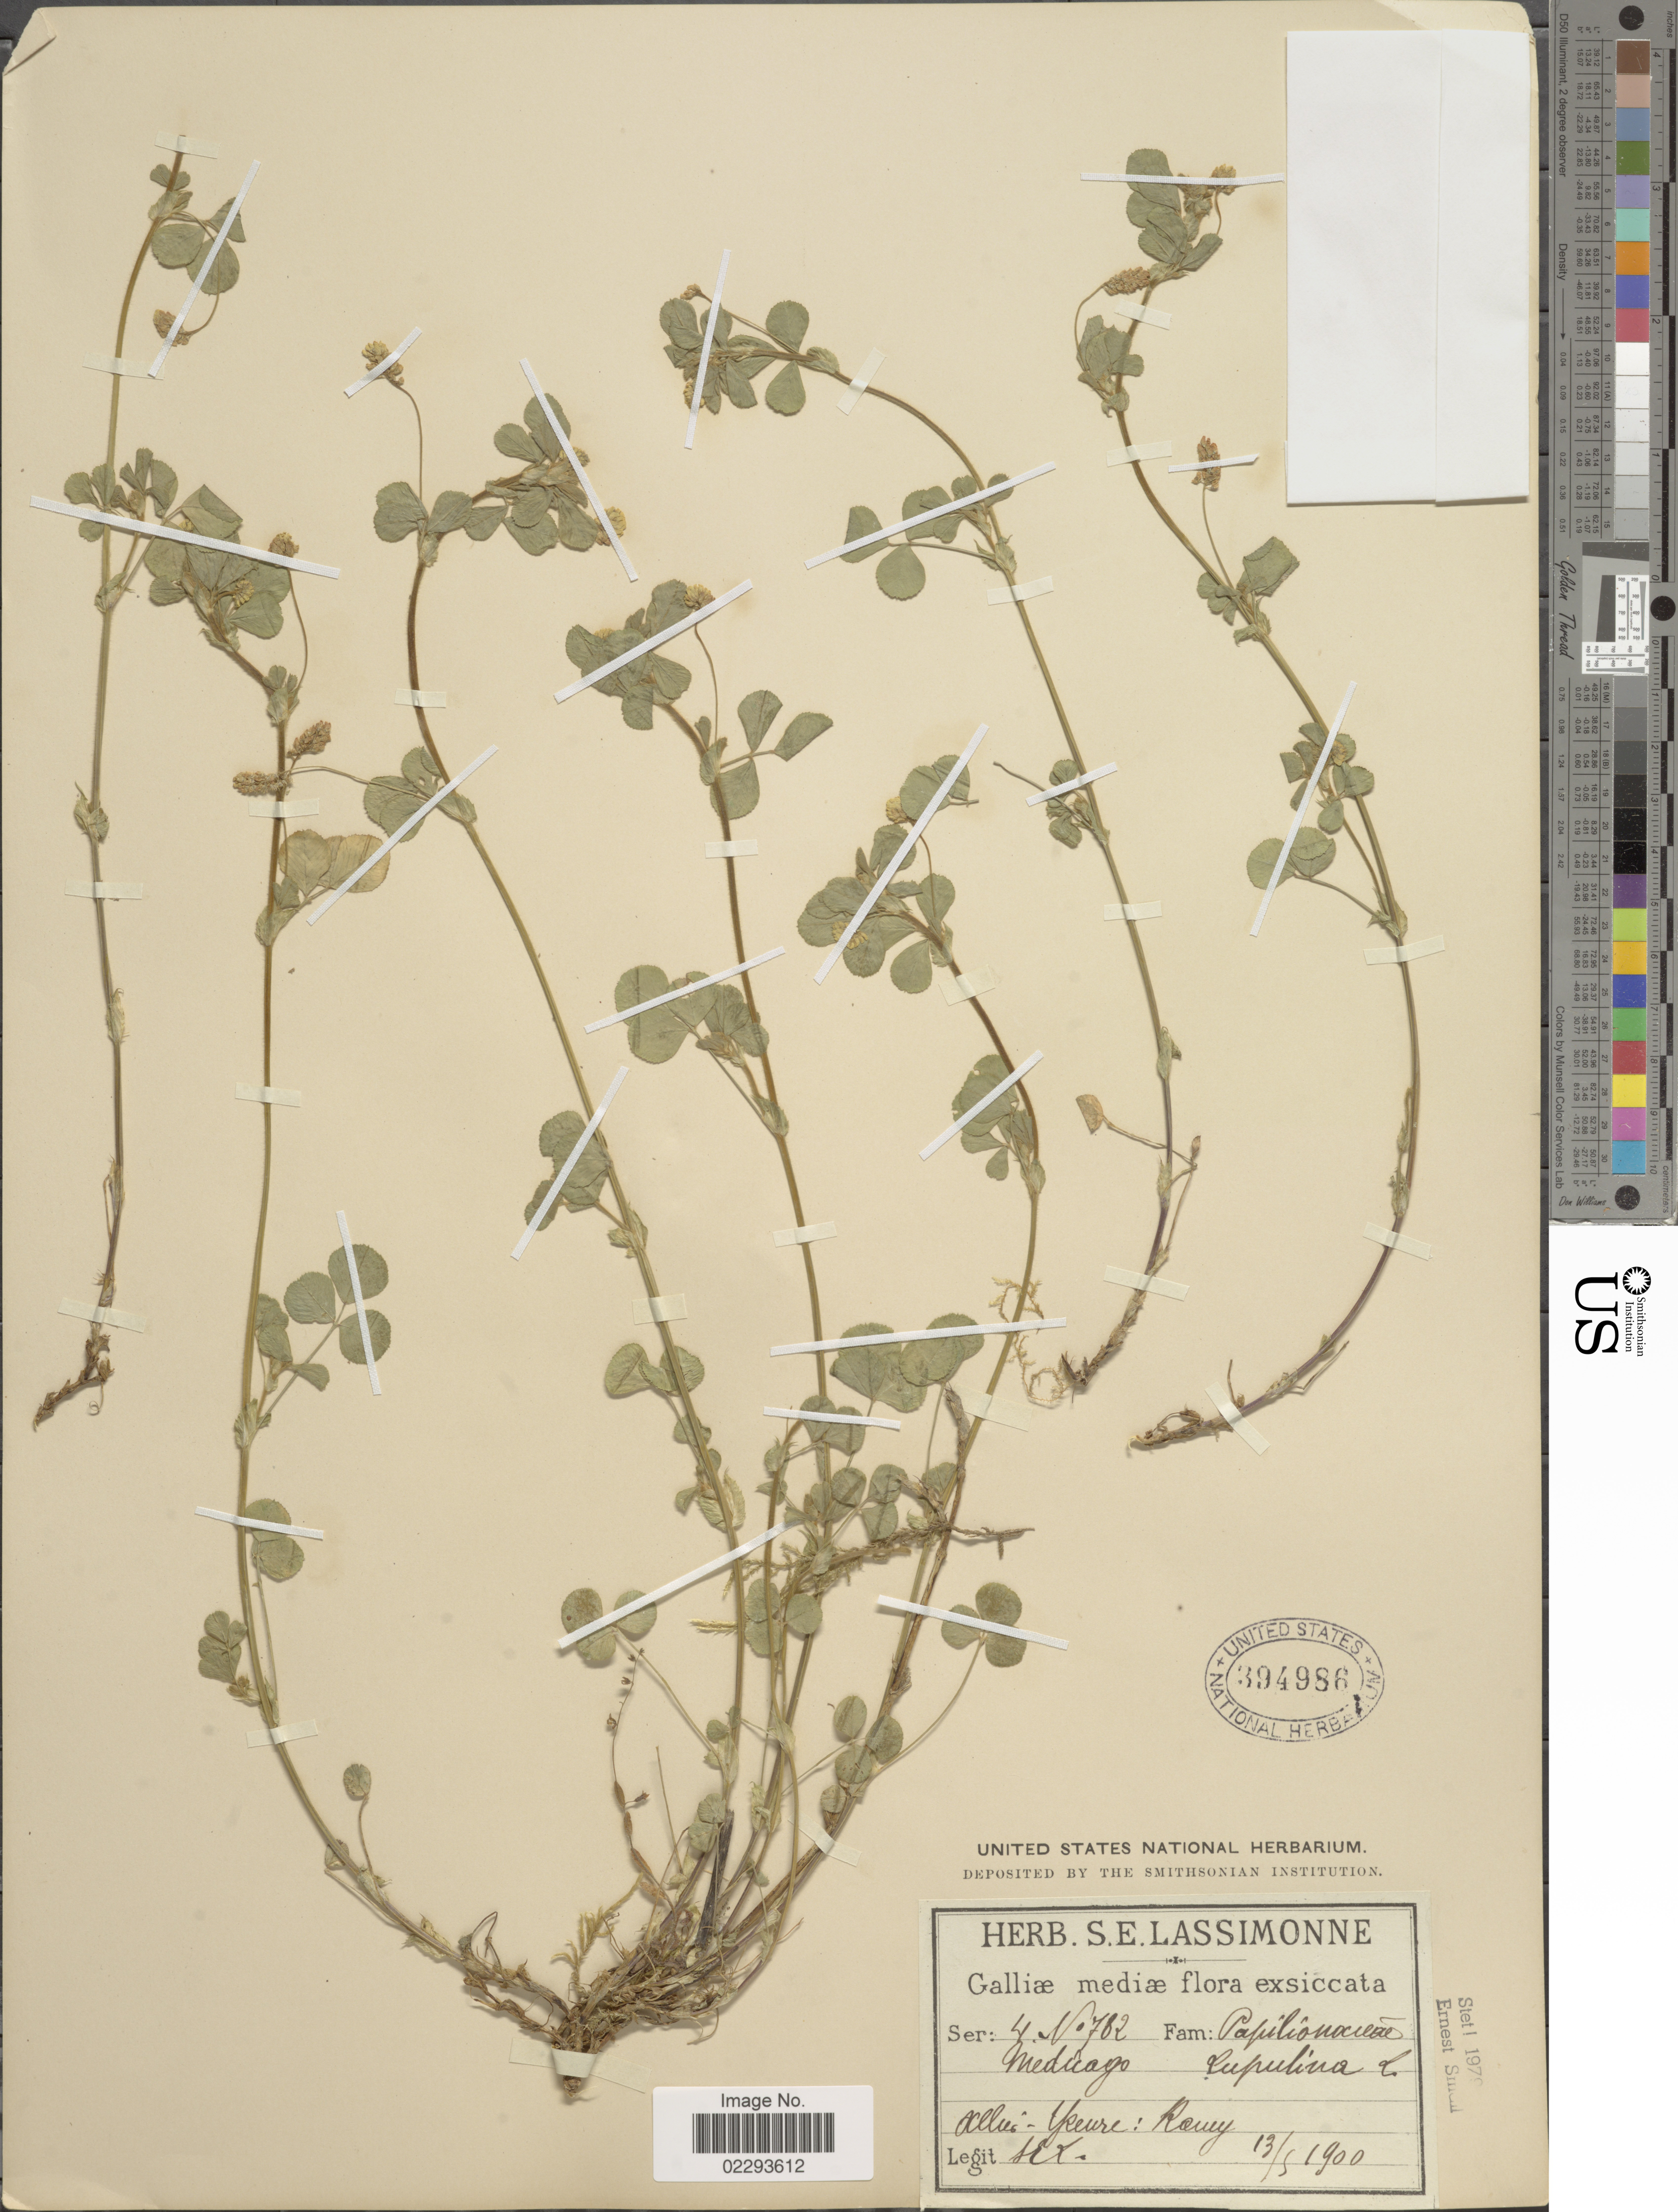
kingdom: Plantae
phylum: Tracheophyta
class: Magnoliopsida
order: Fabales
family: Fabaceae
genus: Medicago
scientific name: Medicago lupulina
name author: L.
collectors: S. Lassimonne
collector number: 782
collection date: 1900-05-13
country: France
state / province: Auvergne-Rhône-Alpes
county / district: Allier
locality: Allier - Yseure [Yzeure]: Rancy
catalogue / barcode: US 394986